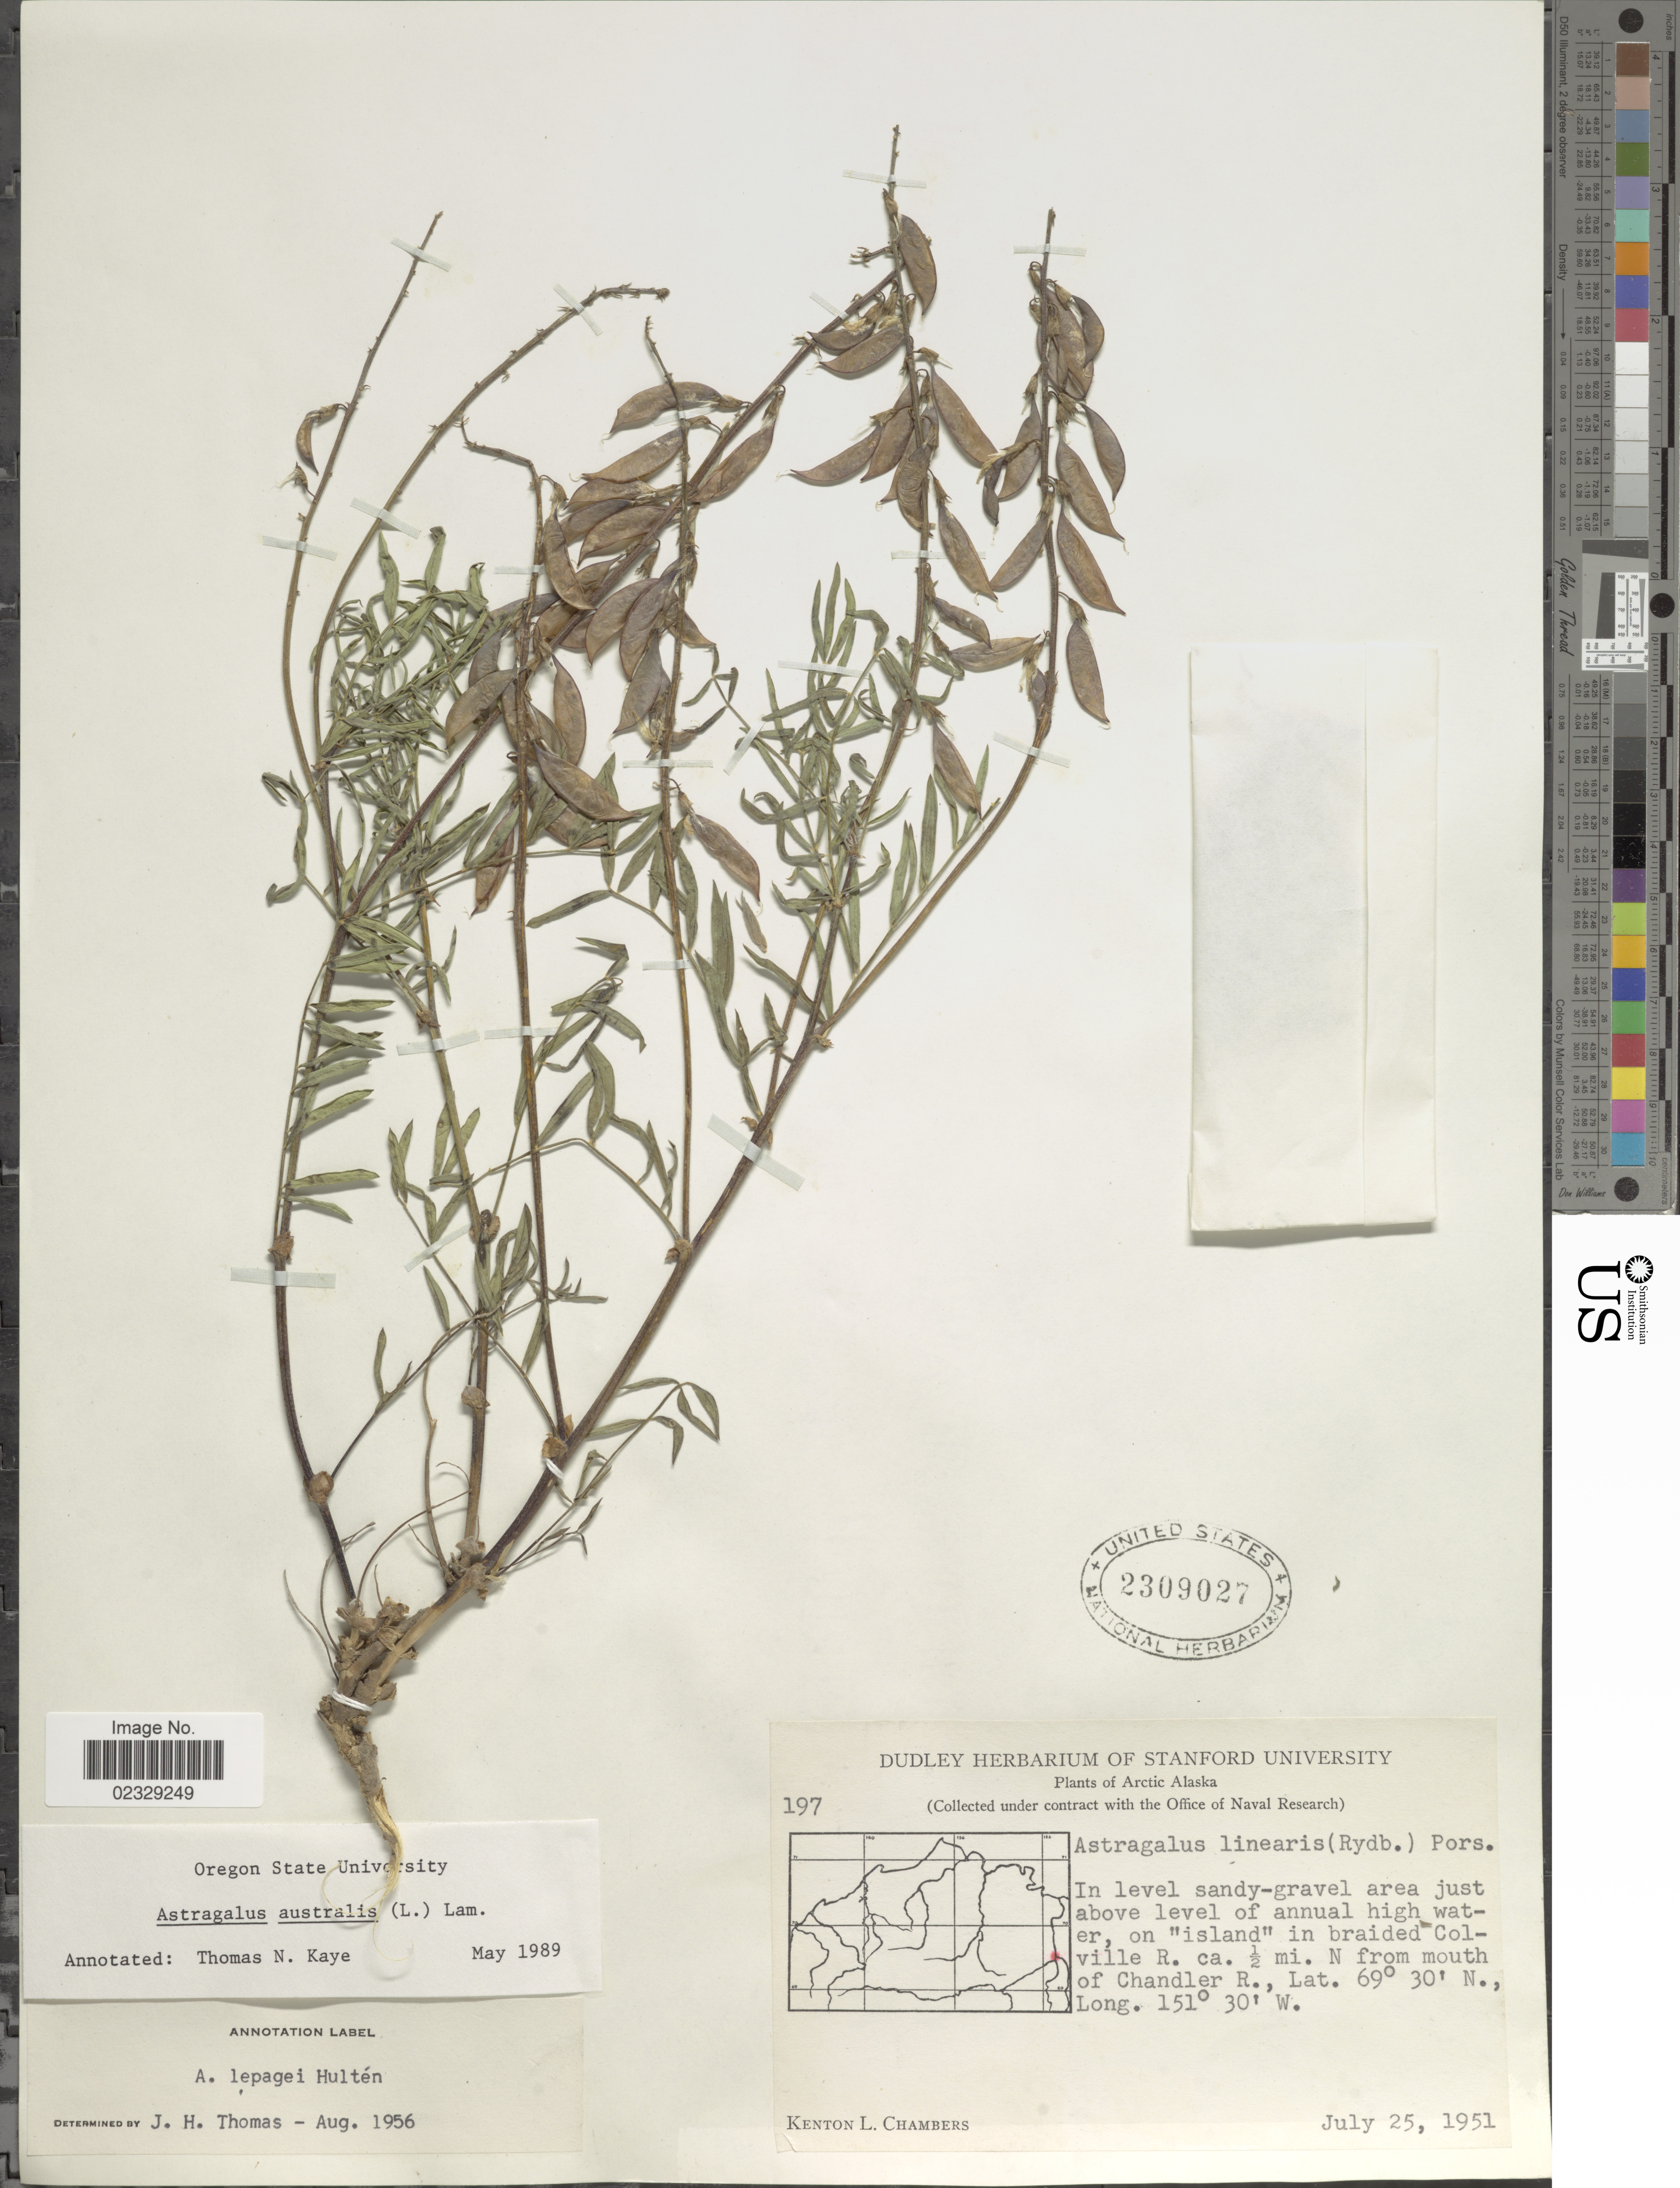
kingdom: Plantae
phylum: Tracheophyta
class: Magnoliopsida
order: Fabales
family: Fabaceae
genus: Astragalus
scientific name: Astragalus australis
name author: (L.) Lam.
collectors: K. L. Chambers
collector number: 197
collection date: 1951-07-25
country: United States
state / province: Alaska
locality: Arctic Alaska, on "Island" in braided Colville R. ca ½ mi. N from mouth of Chandler R.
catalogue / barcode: US 209027